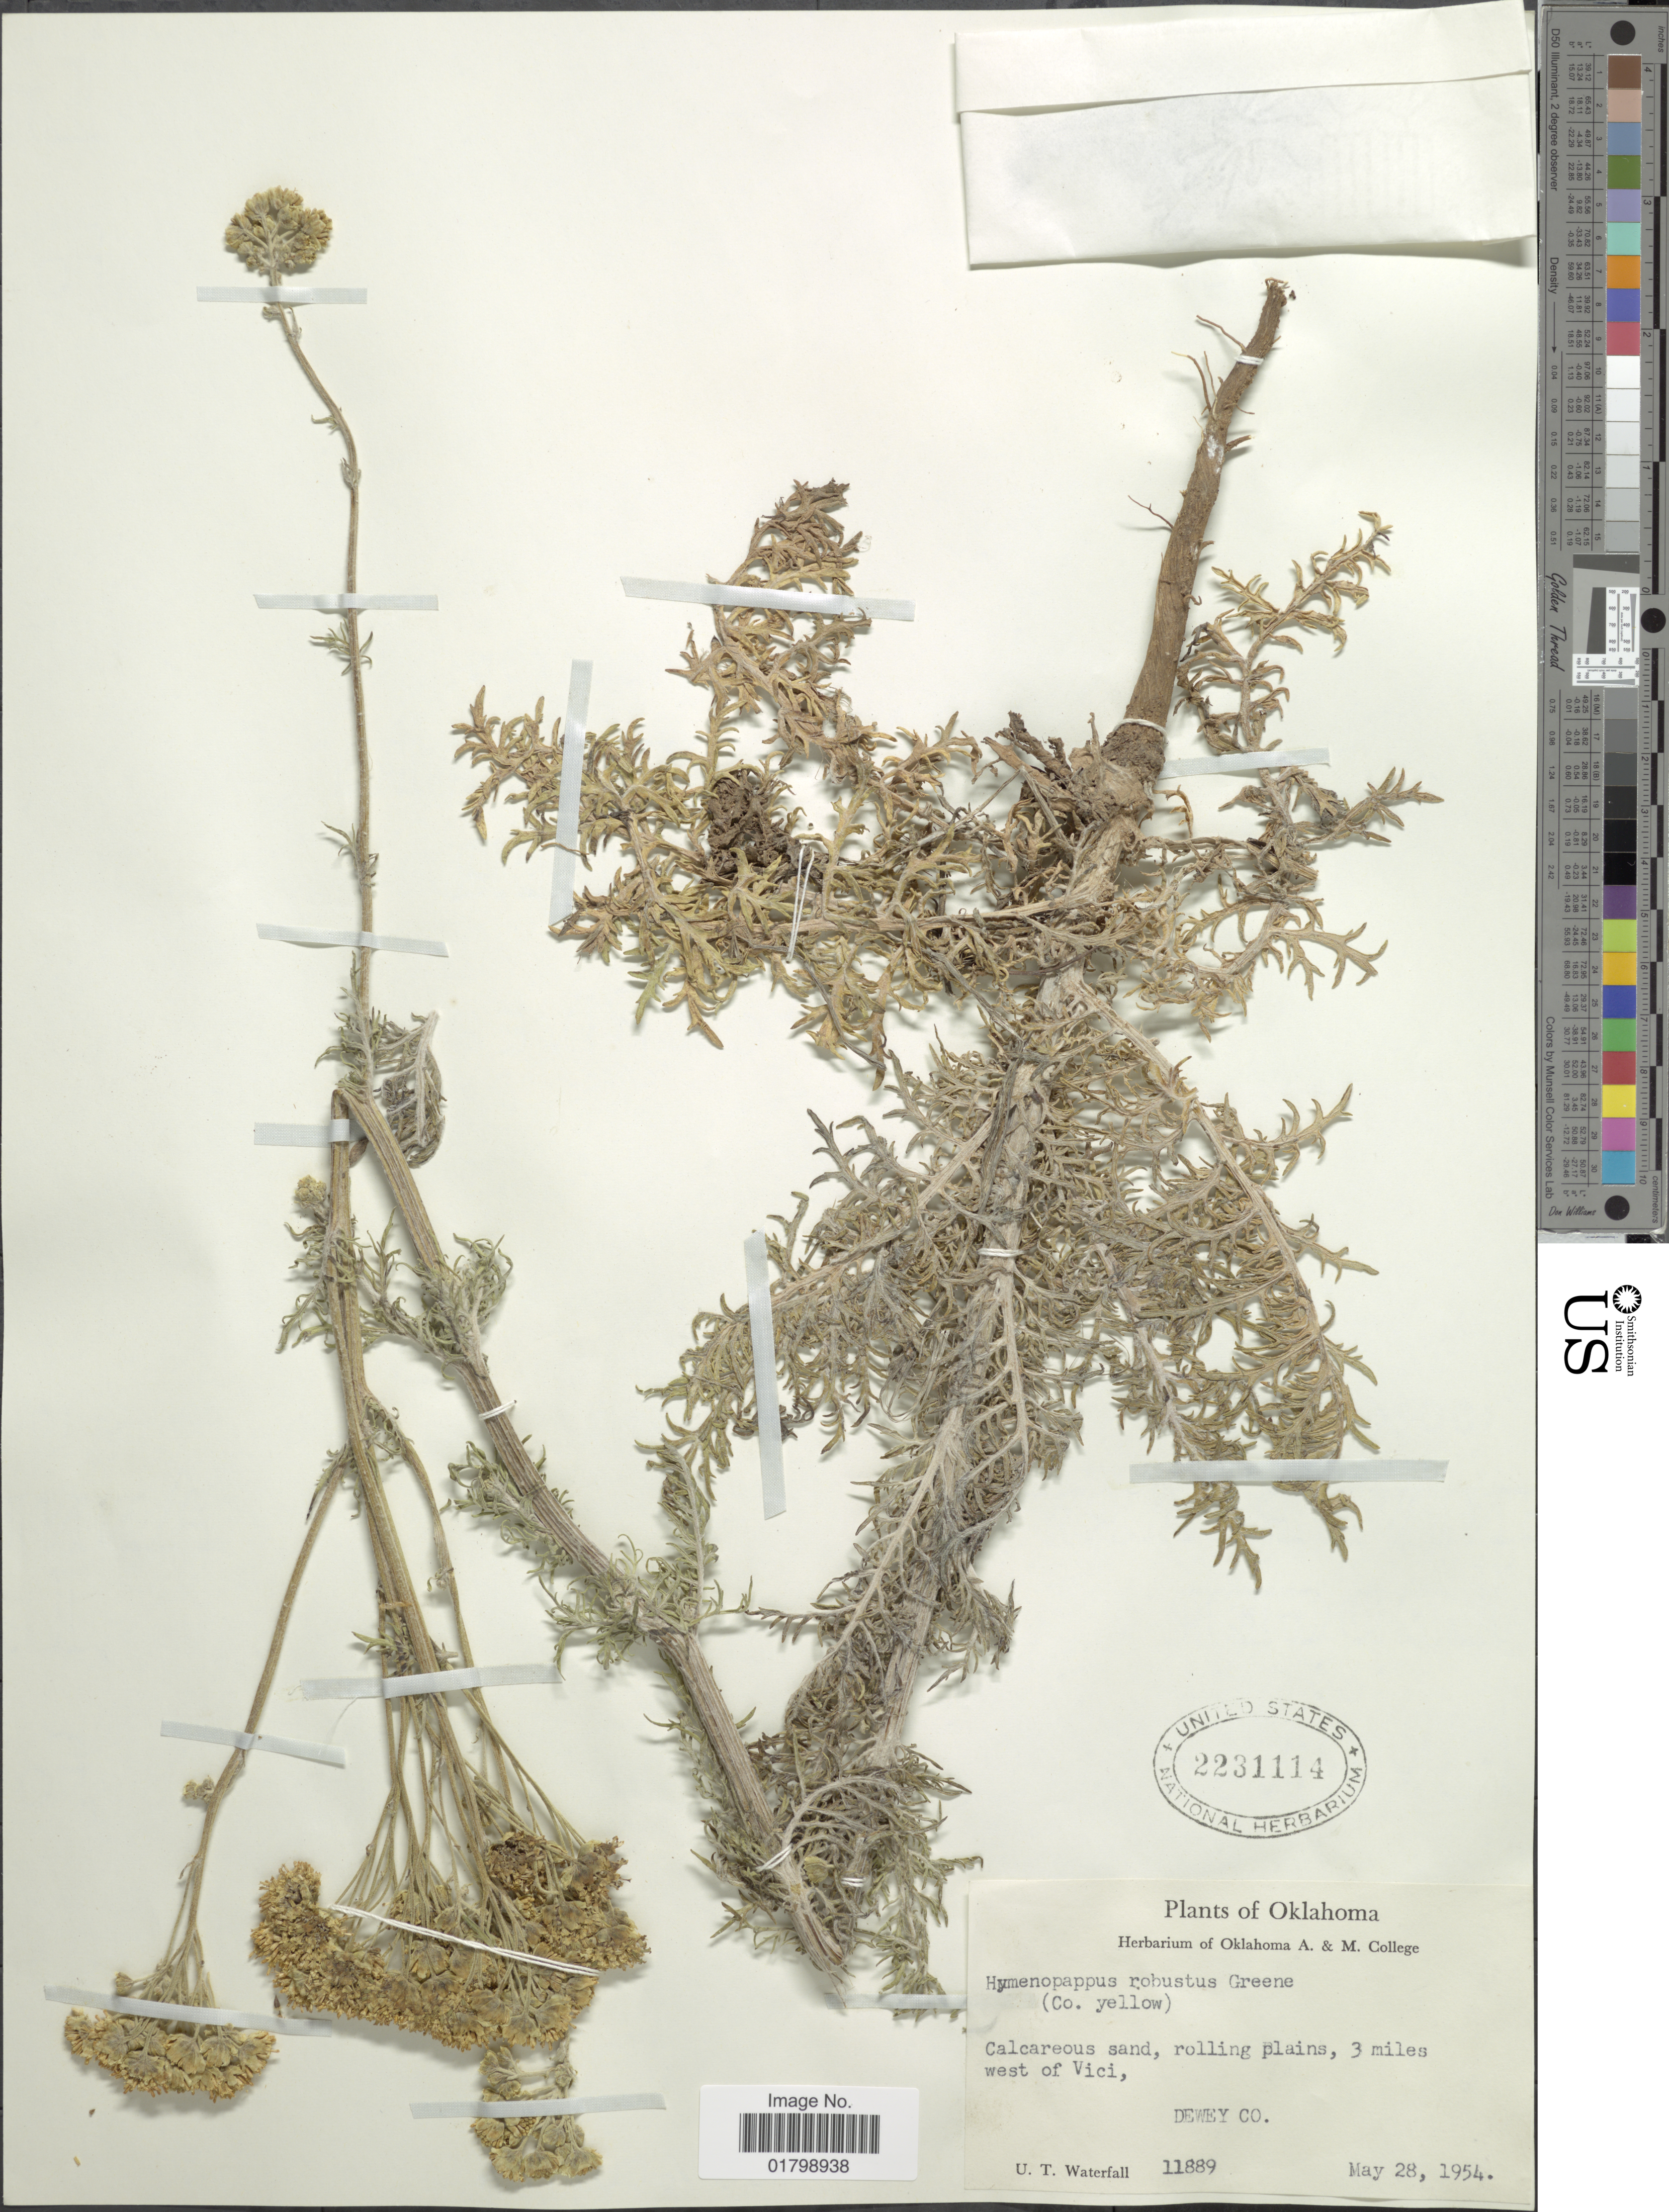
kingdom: Plantae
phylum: Tracheophyta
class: Magnoliopsida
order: Asterales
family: Asteraceae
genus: Hymenopappus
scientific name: Hymenopappus flavescens var. canotomentosus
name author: A. Gray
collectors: U. T. Waterfall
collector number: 11889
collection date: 1954-05-28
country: United States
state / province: Oklahoma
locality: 3 miles west of Vici, Dewey Co.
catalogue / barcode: US 2231114